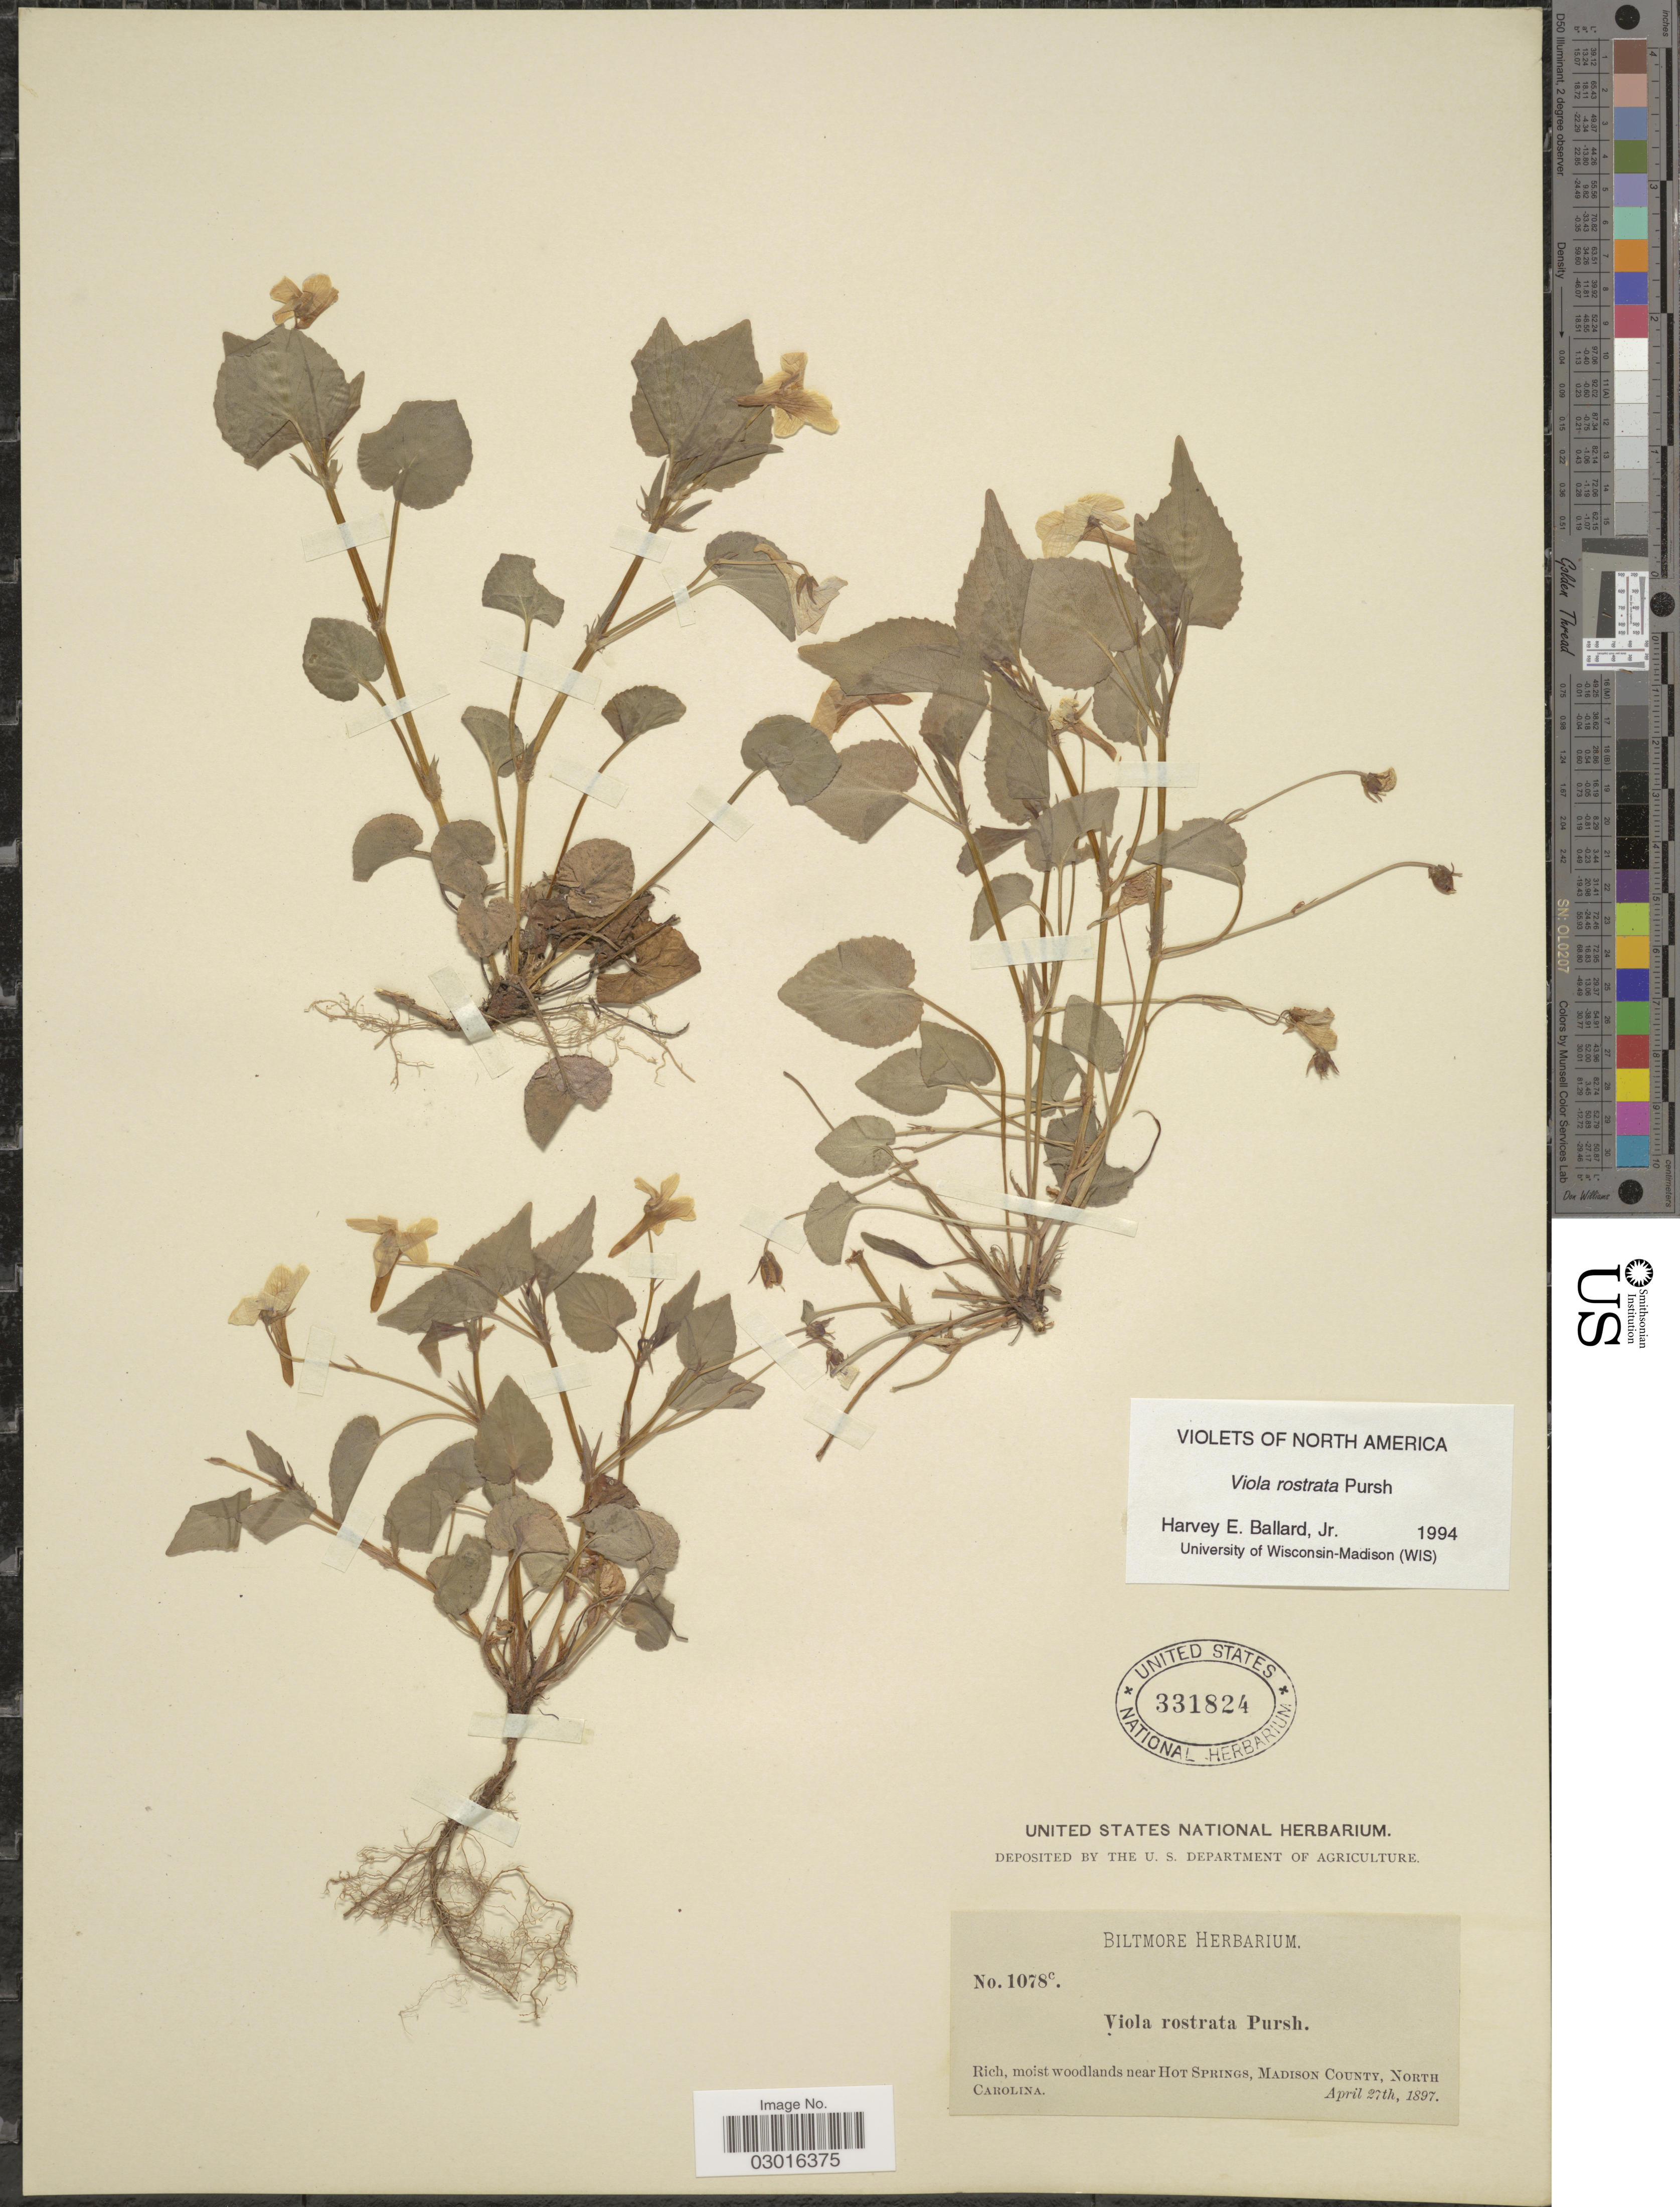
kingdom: Plantae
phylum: Tracheophyta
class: Magnoliopsida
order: Malpighiales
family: Violaceae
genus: Viola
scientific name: Viola rostrata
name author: Pursh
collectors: ex herb. Biltmore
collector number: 1078c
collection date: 1897-04-27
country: United States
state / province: North Carolina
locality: Moist woodlands near Hot Springs, Madison County.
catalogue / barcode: US 331824